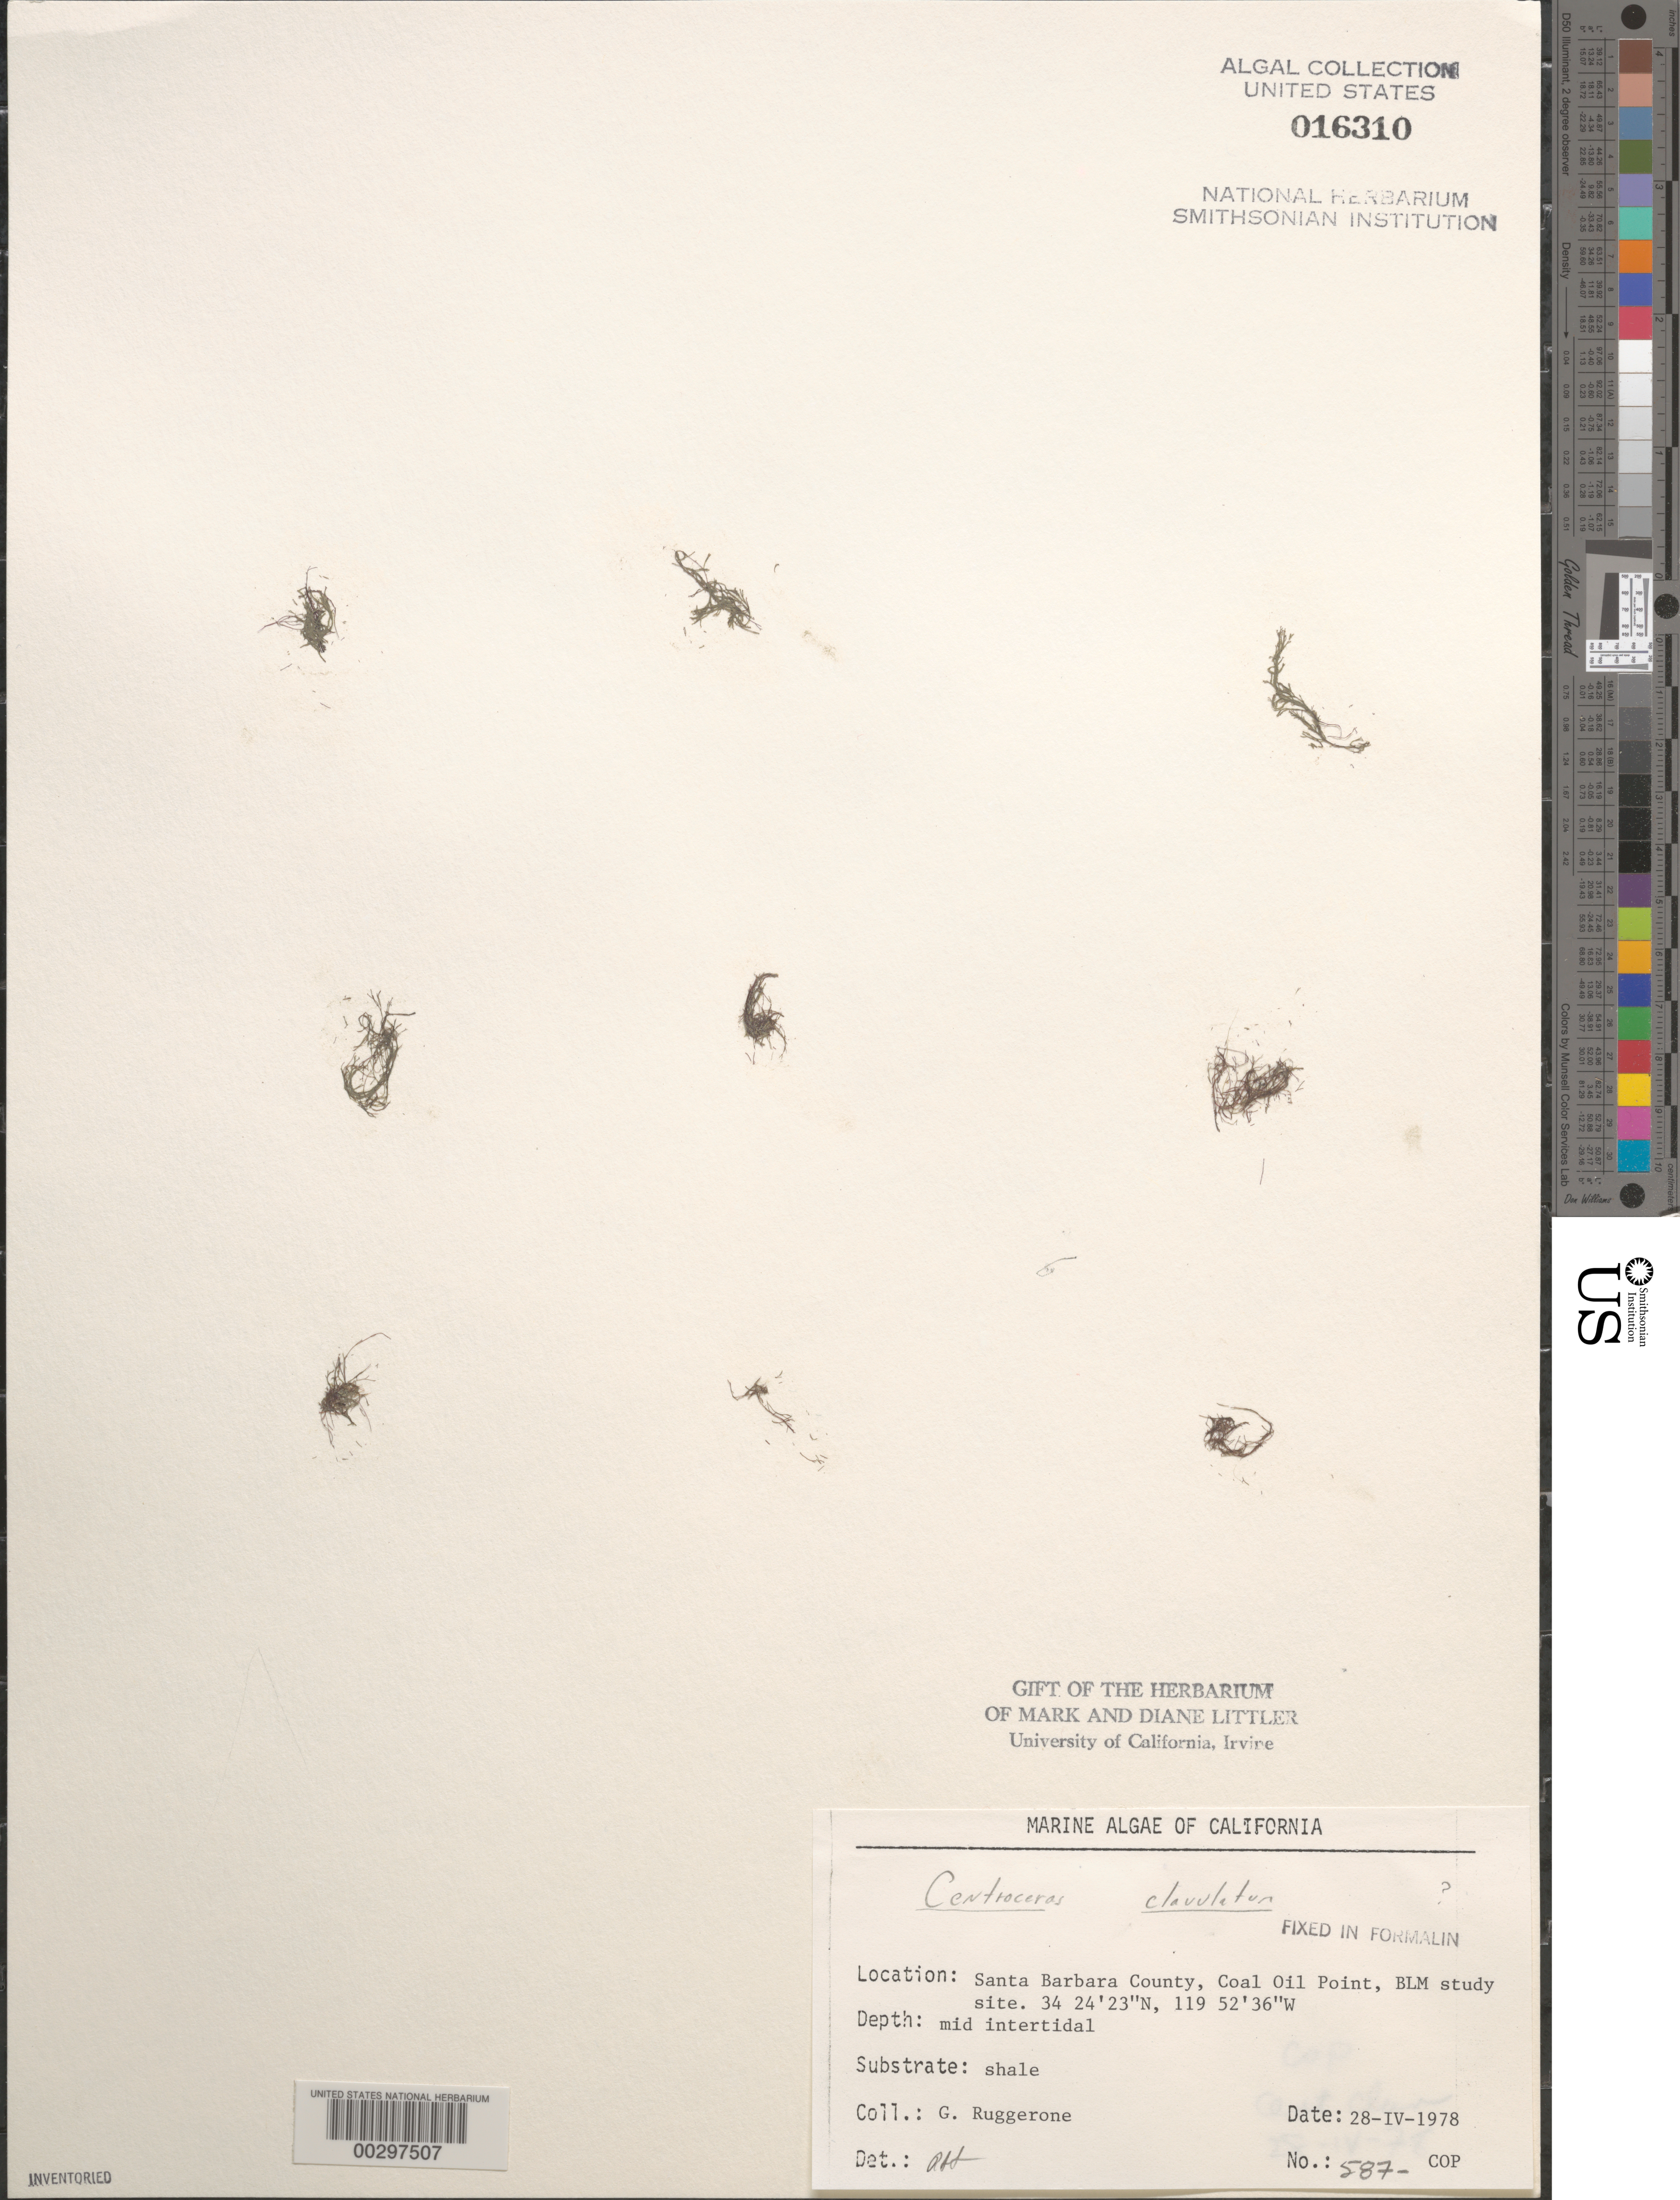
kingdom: Plantae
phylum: Rhodophyta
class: Florideophyceae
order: Ceramiales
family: Ceramiaceae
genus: Centroceras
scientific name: Centroceras clavulatum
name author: (C. Agardh) Mont.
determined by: Sims, Robert H.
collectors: G. Ruggerone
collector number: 587-cop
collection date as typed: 28 Apr 1978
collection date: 1978-04-28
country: United States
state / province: California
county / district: Santa Barbara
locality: Coal Oil Point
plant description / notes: BLM-SOCALBIGHT Rocky Intertidal Survey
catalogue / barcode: US 16310